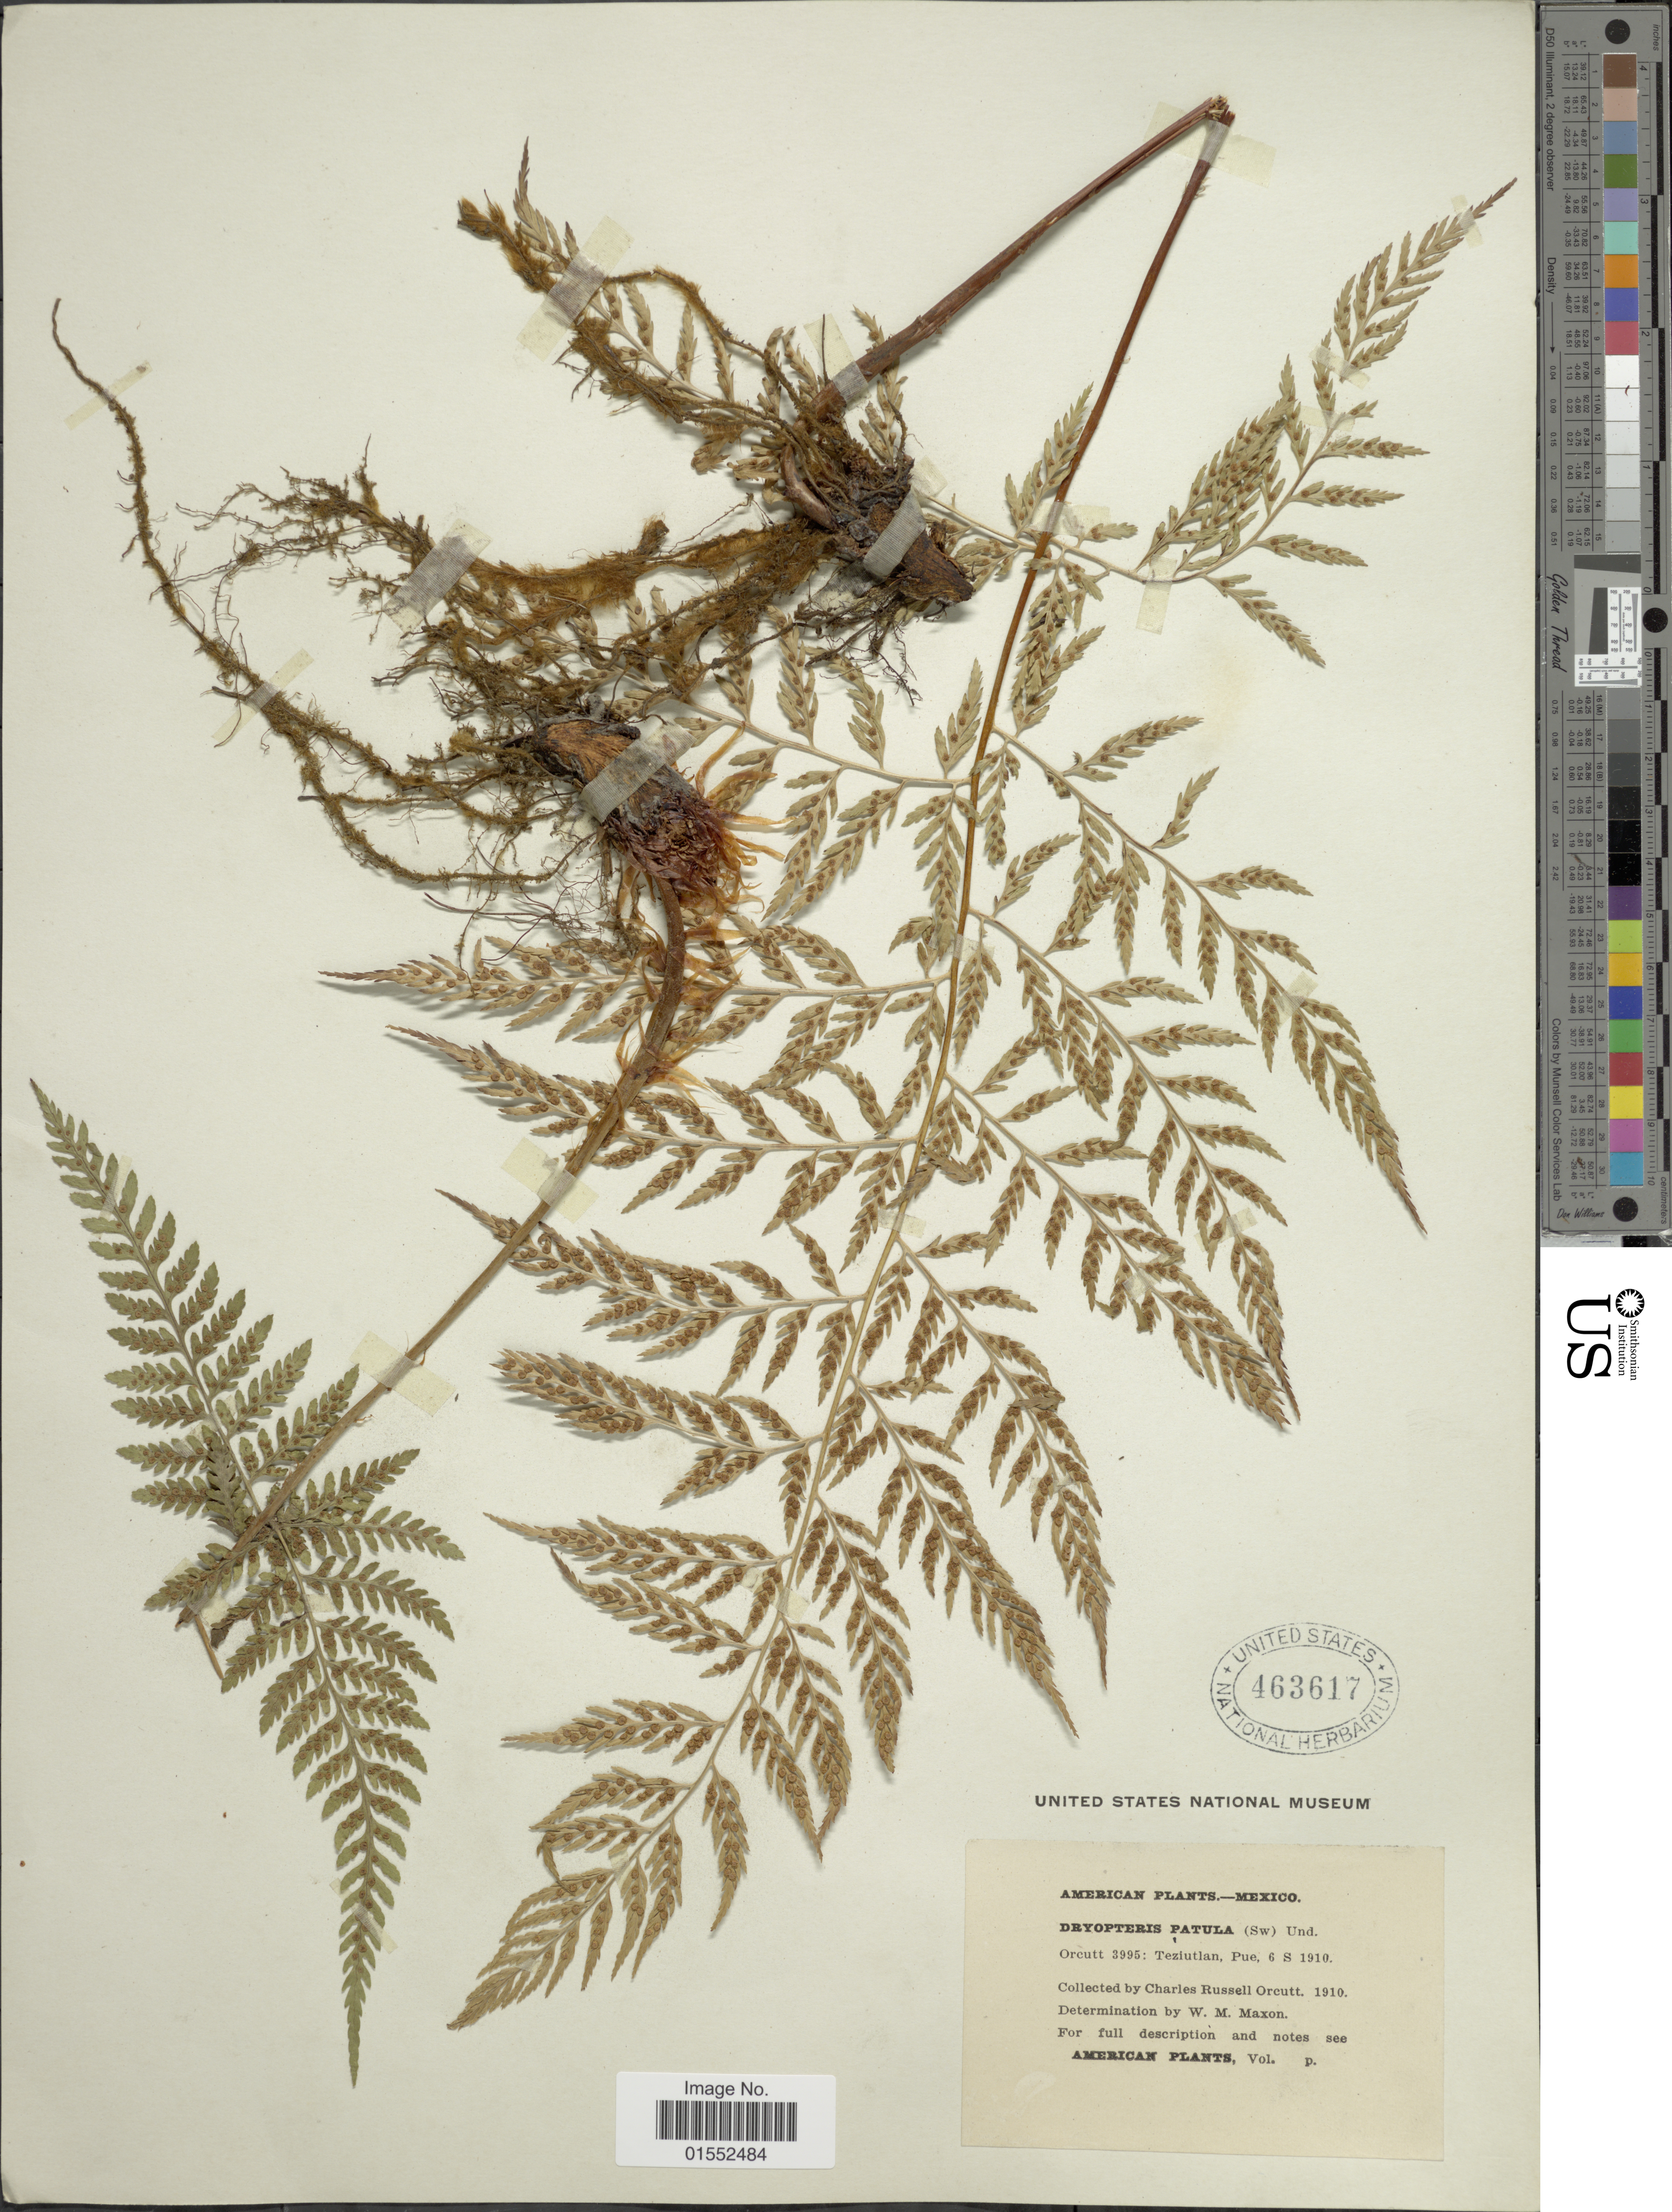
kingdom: Plantae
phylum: Tracheophyta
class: Polypodiopsida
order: Polypodiales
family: Dryopteridaceae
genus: Dryopteris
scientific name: Dryopteris patula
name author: (Sw.) Underw.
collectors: C. R. Orcutt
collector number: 3995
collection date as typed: S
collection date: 1910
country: Mexico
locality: Teziutlan, Pue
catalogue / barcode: US 463617